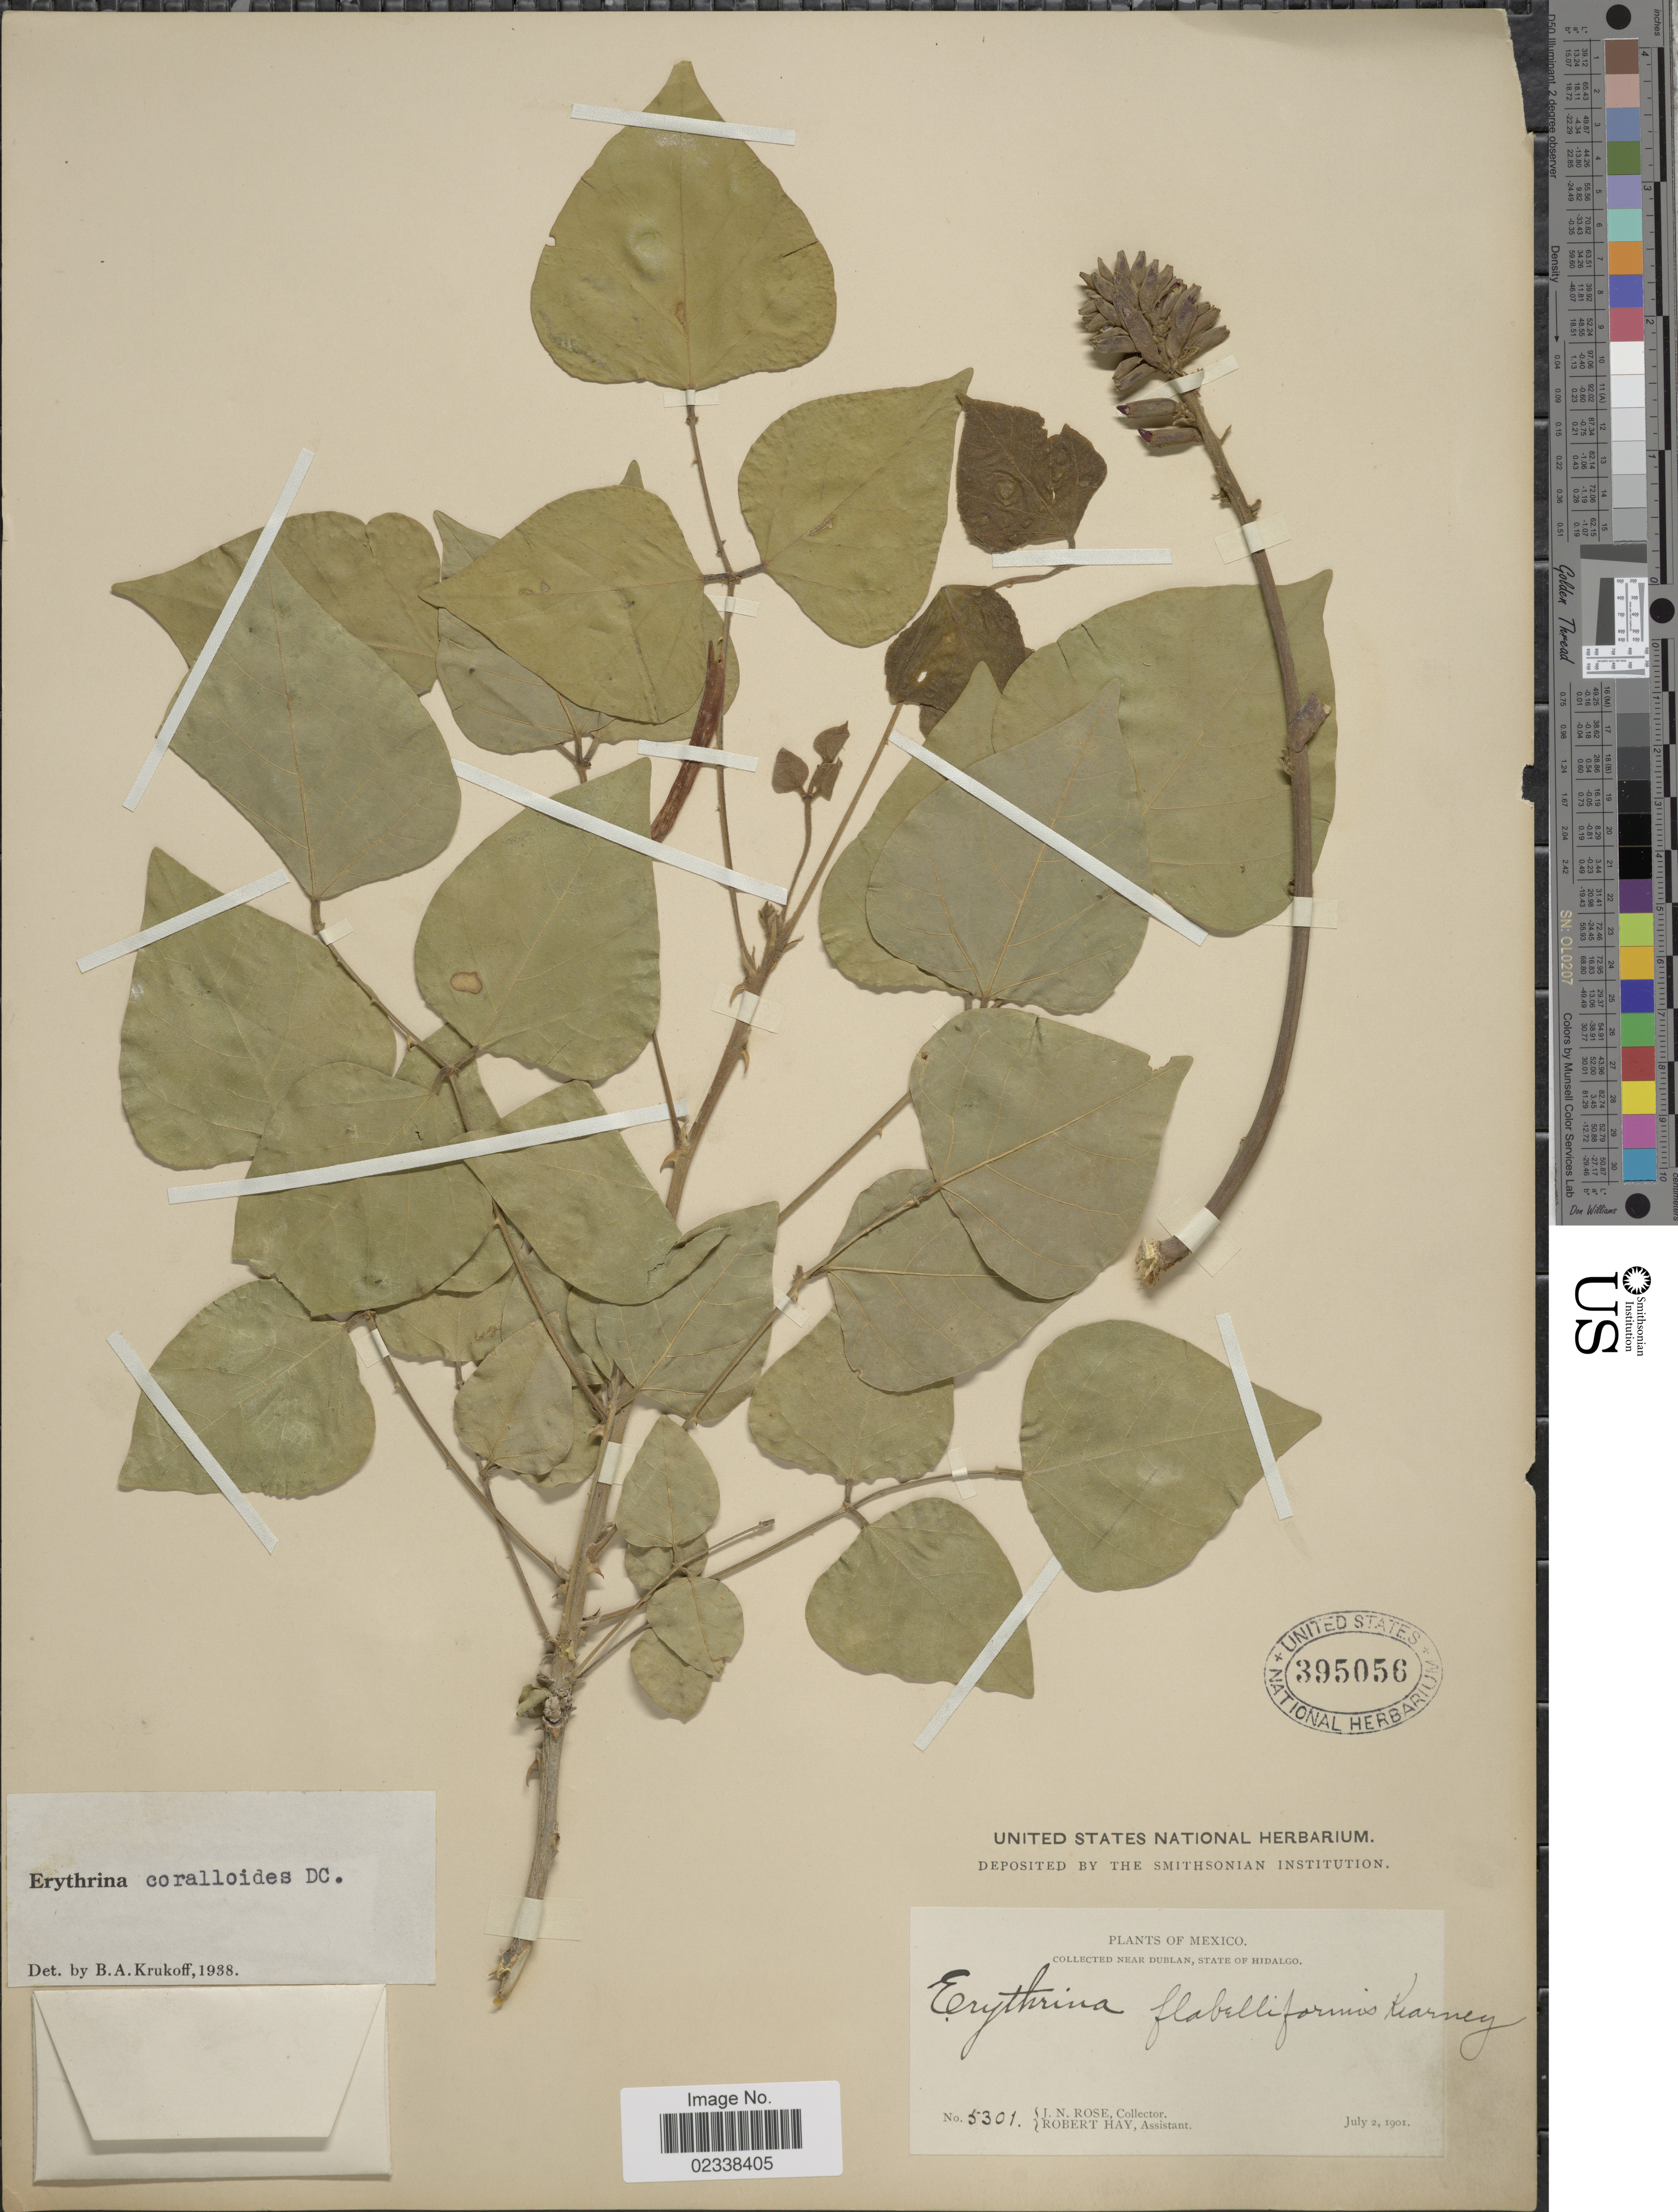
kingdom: Plantae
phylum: Tracheophyta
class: Magnoliopsida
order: Fabales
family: Fabaceae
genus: Erythrina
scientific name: Erythrina coralloides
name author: DC.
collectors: J. N. Rose & R. H. Hay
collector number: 5301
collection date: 1901-07-02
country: Mexico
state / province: Hidalgo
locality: Near Dublan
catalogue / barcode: US 395056